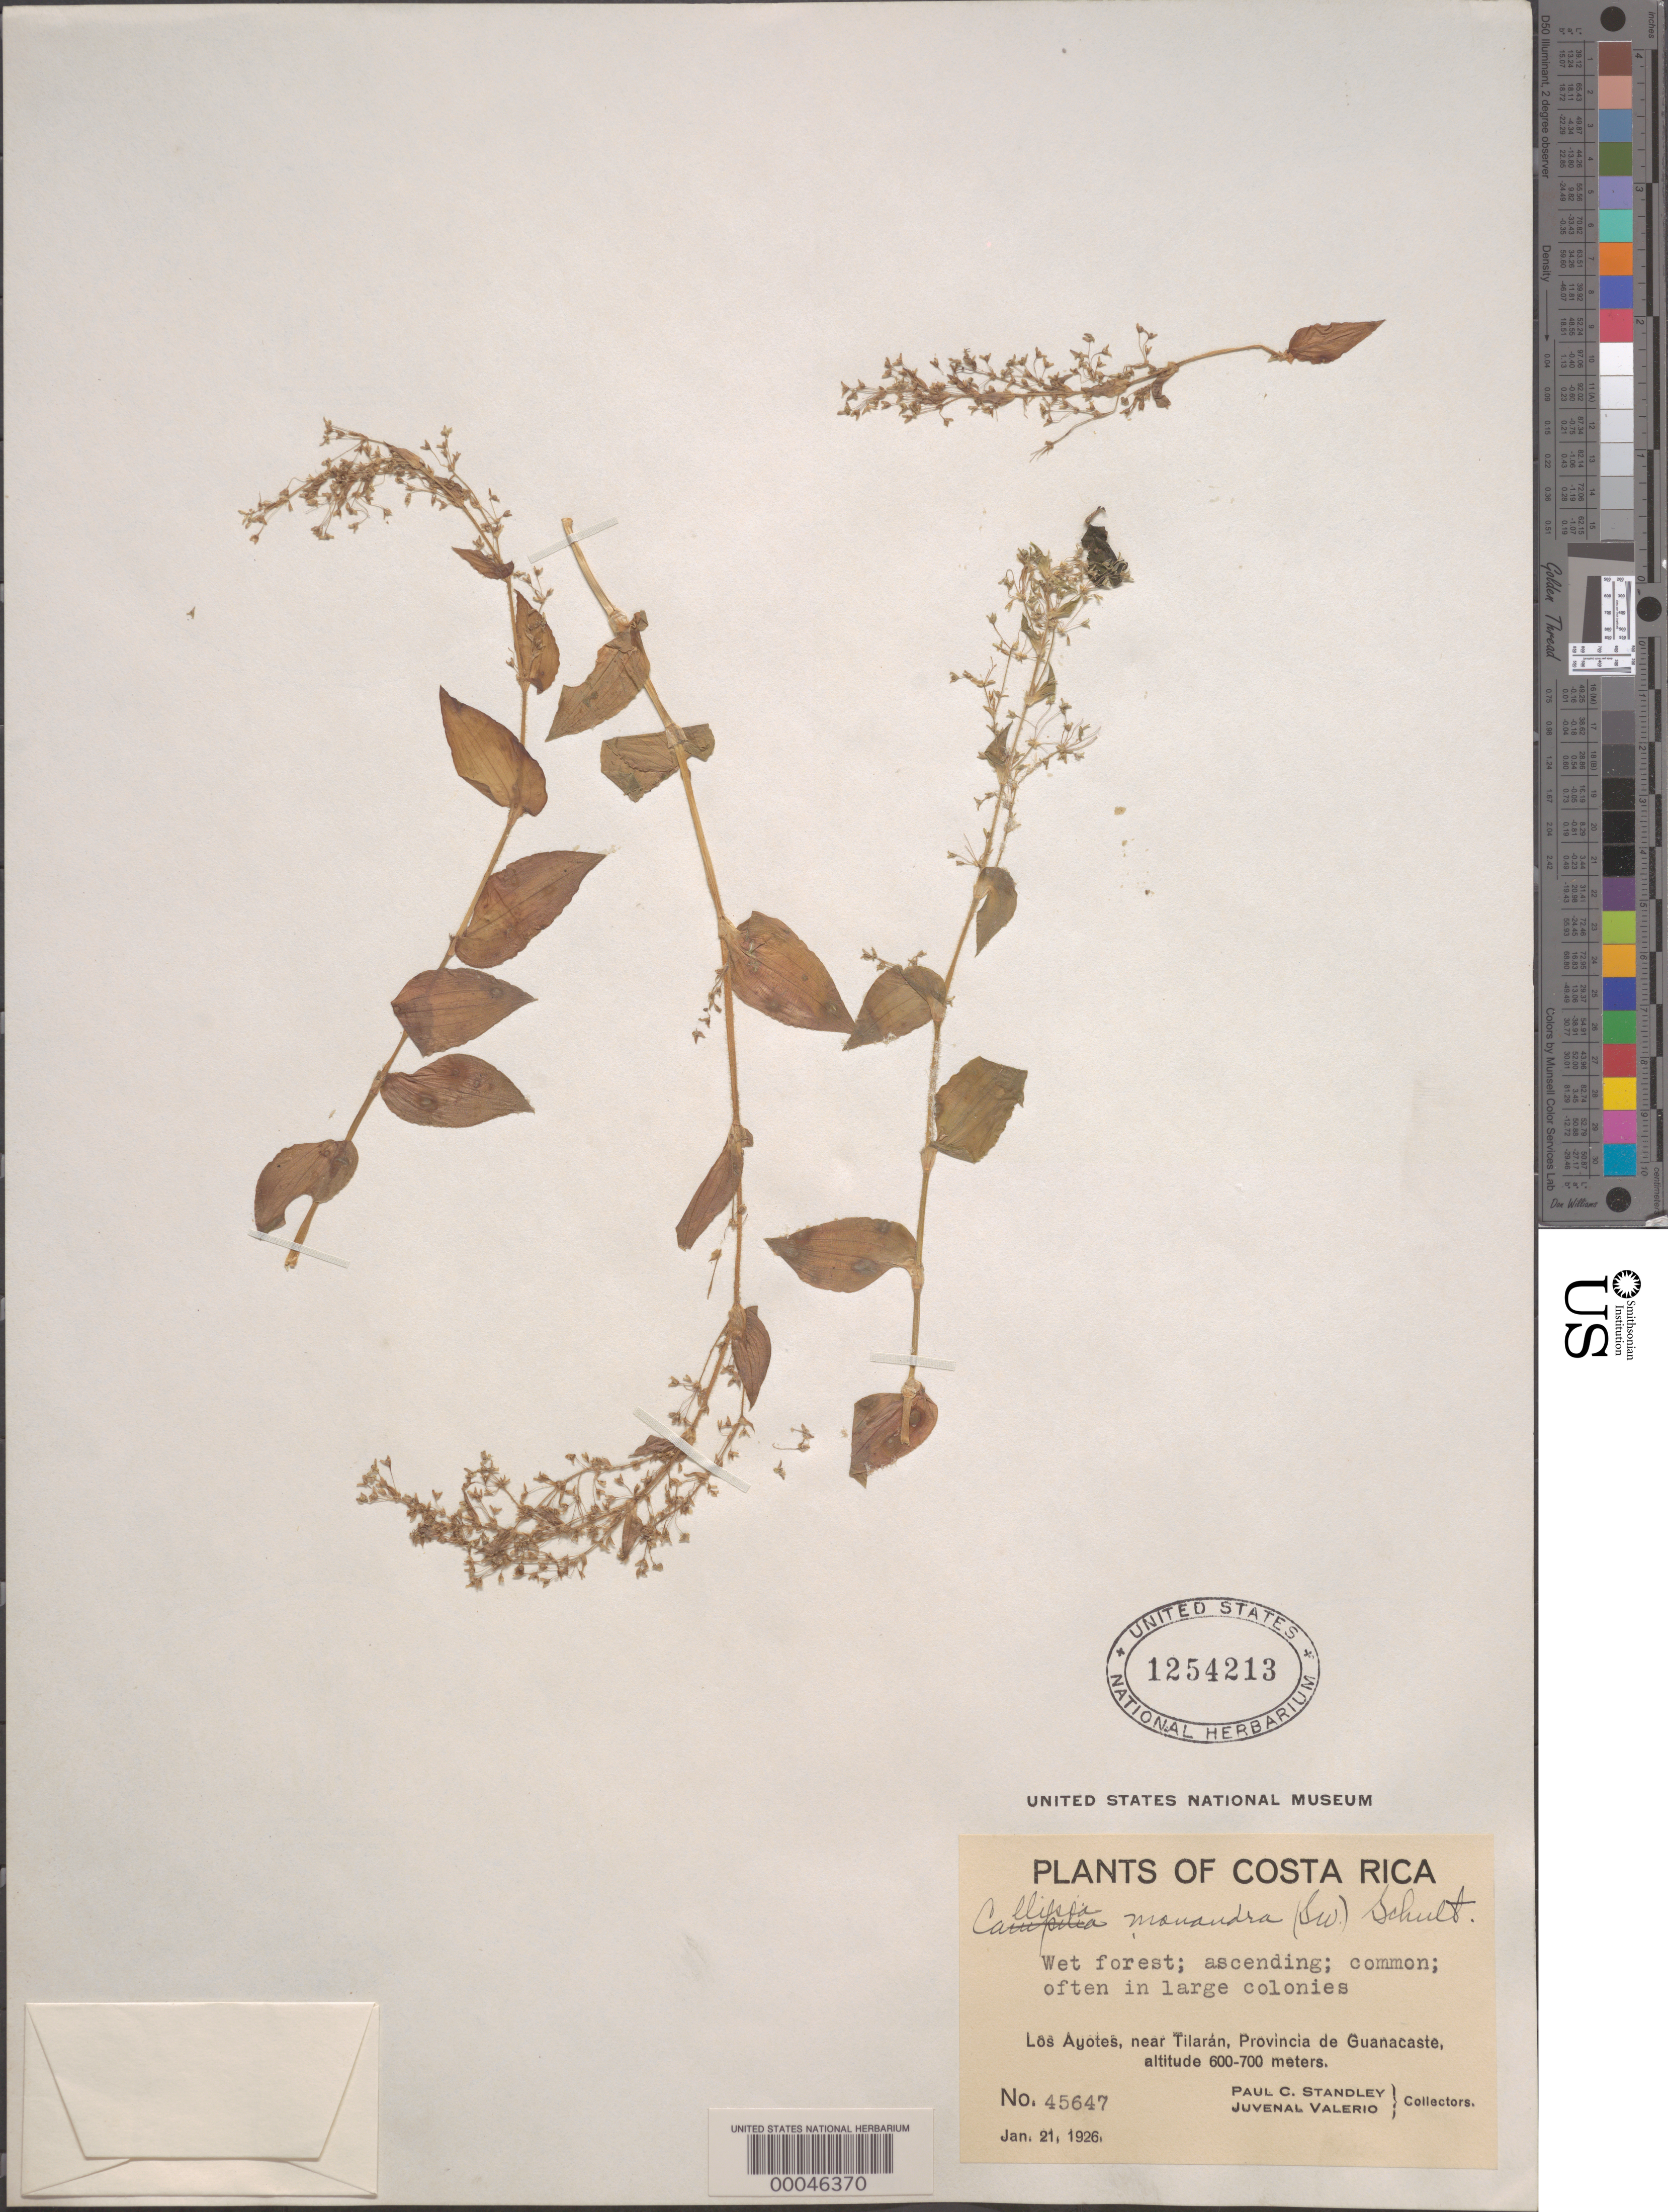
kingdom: Plantae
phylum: Tracheophyta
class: Liliopsida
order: Commelinales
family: Commelinaceae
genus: Callisia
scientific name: Callisia monandra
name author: (Sw.) Schult. & Schult. f.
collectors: P. C. Standley & J. Valerio R.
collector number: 45647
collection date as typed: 21 Jan 1926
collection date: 1926-01-21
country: Costa Rica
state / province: Guanacaste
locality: Los Ayotes near Tilaran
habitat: Wet forest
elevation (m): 600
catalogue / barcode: US 1254213